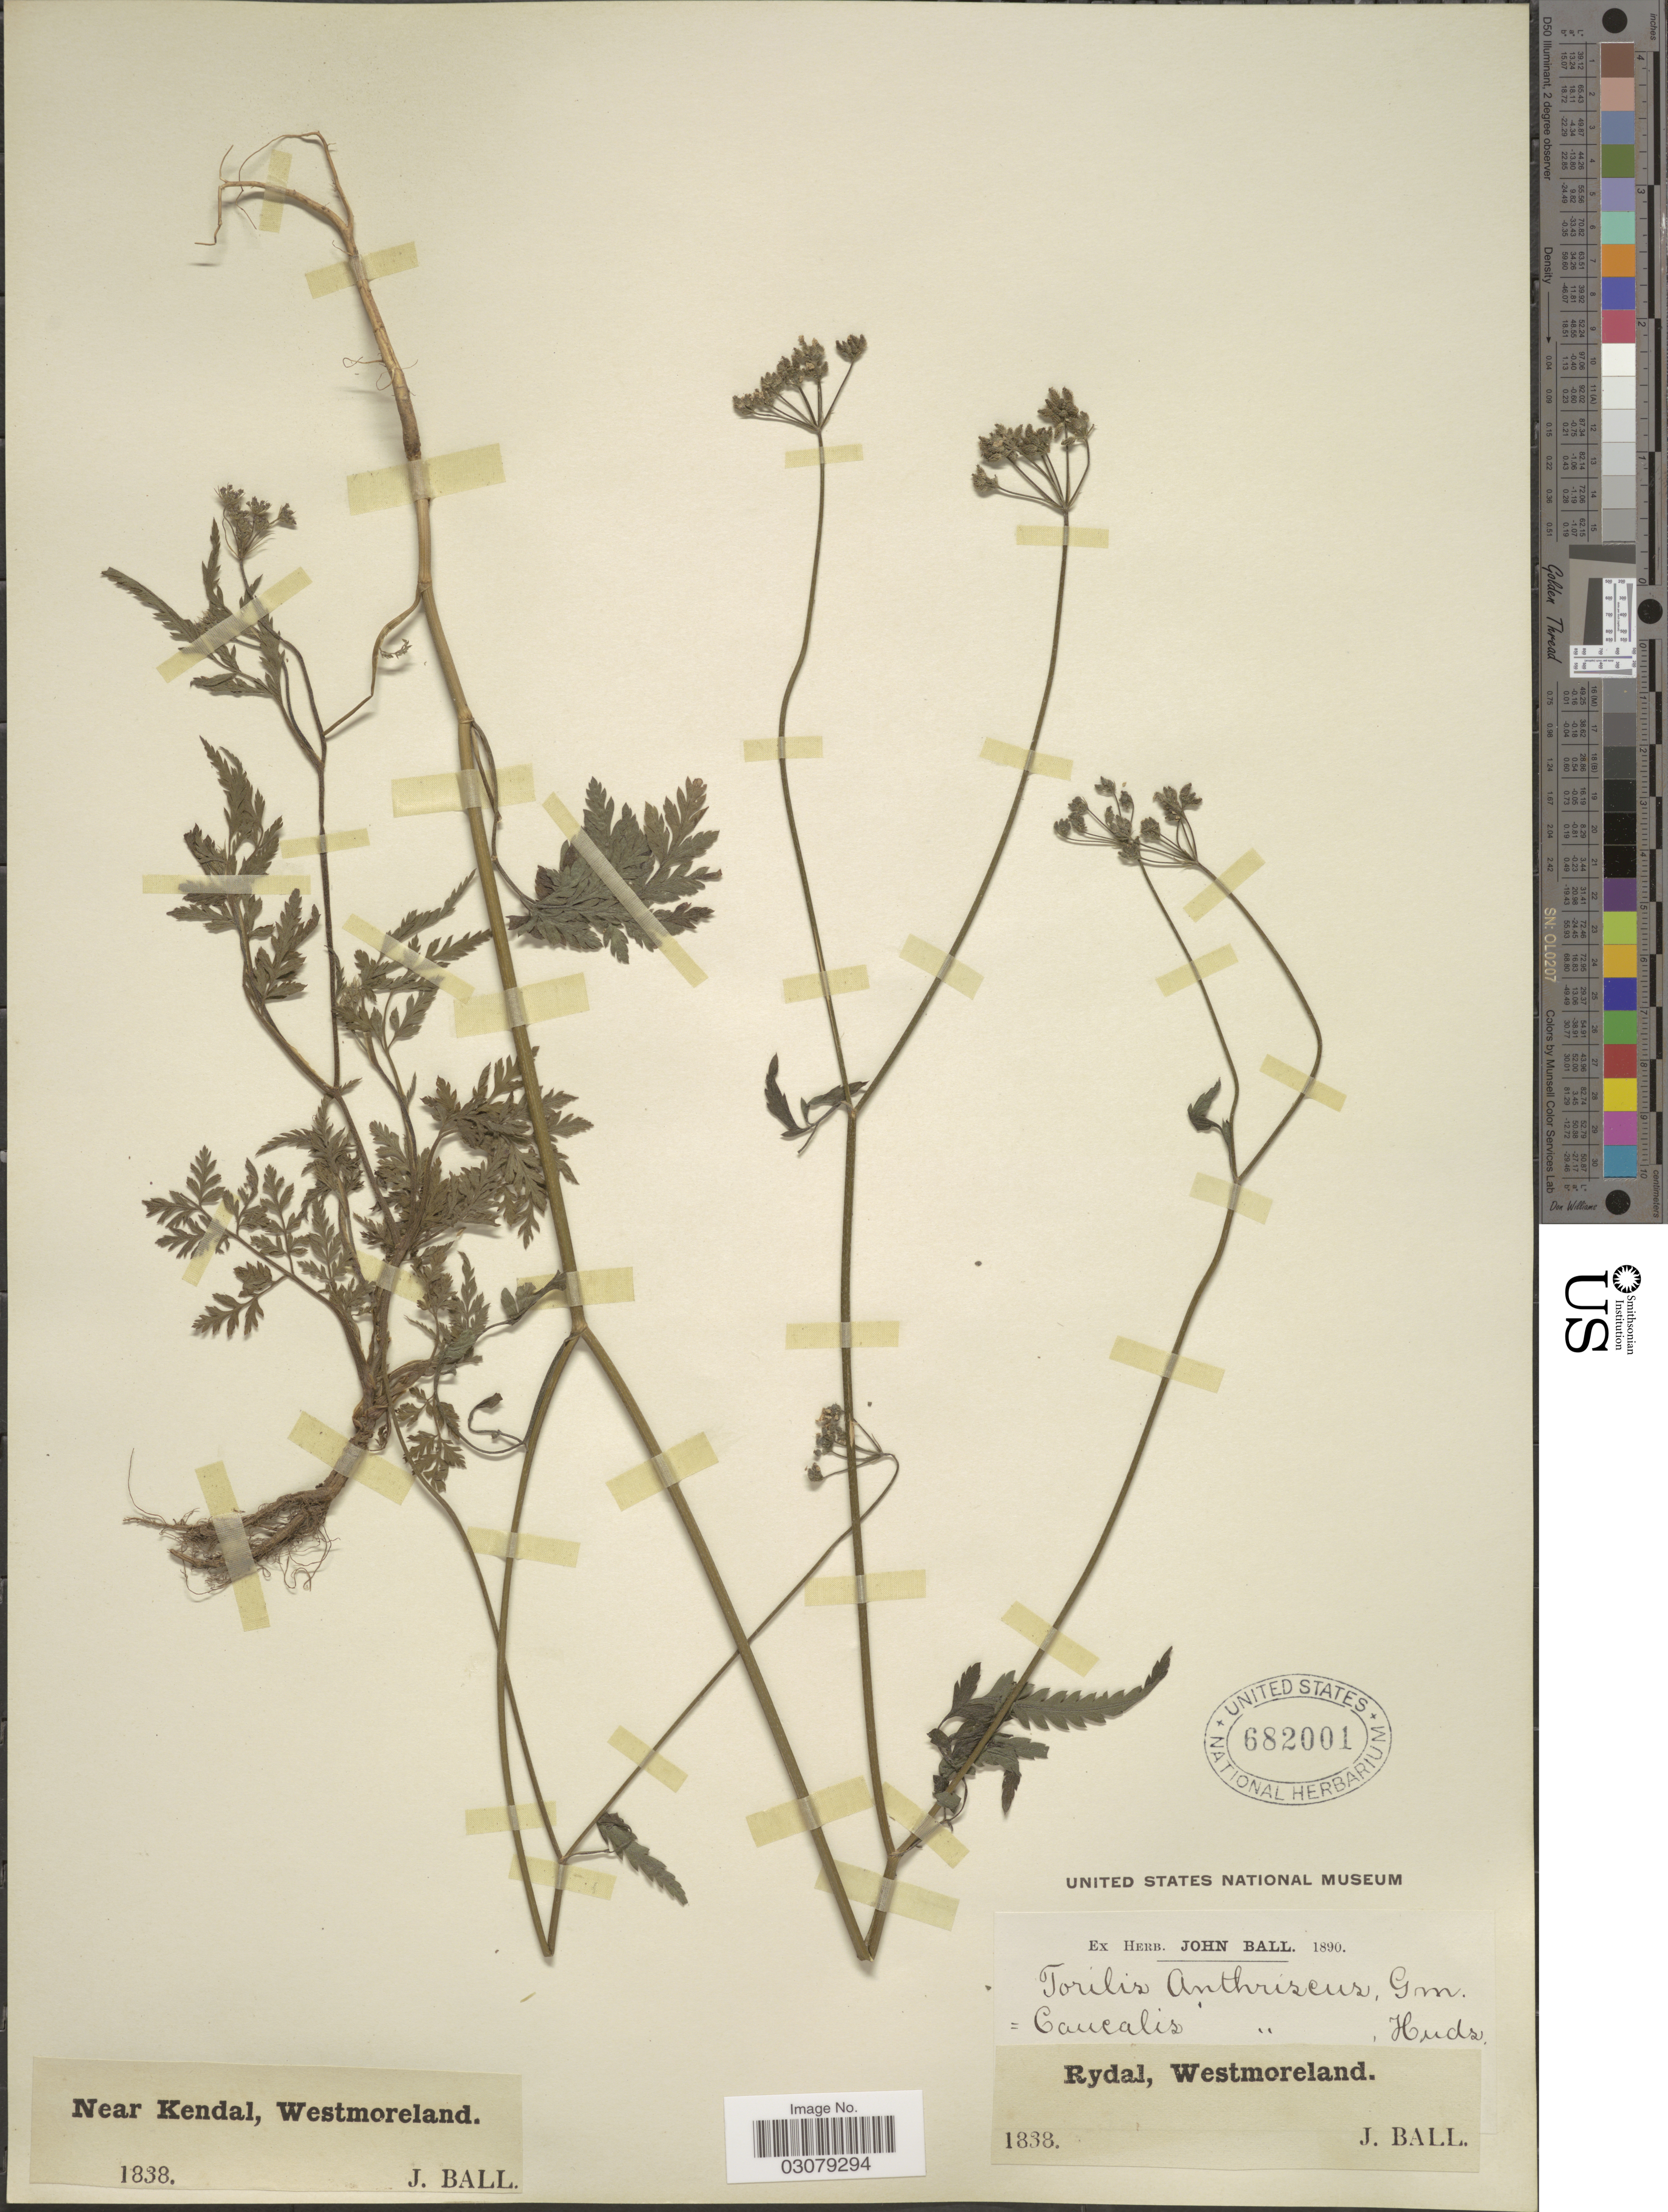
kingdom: Plantae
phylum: Tracheophyta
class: Magnoliopsida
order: Apiales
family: Apiaceae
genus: Torilis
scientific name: Torilis japonica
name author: (Houtt.) DC.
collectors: J. Ball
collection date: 1838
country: United Kingdom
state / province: England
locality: Near Kendal, Westmoreland. Rydal.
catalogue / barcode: US 682001